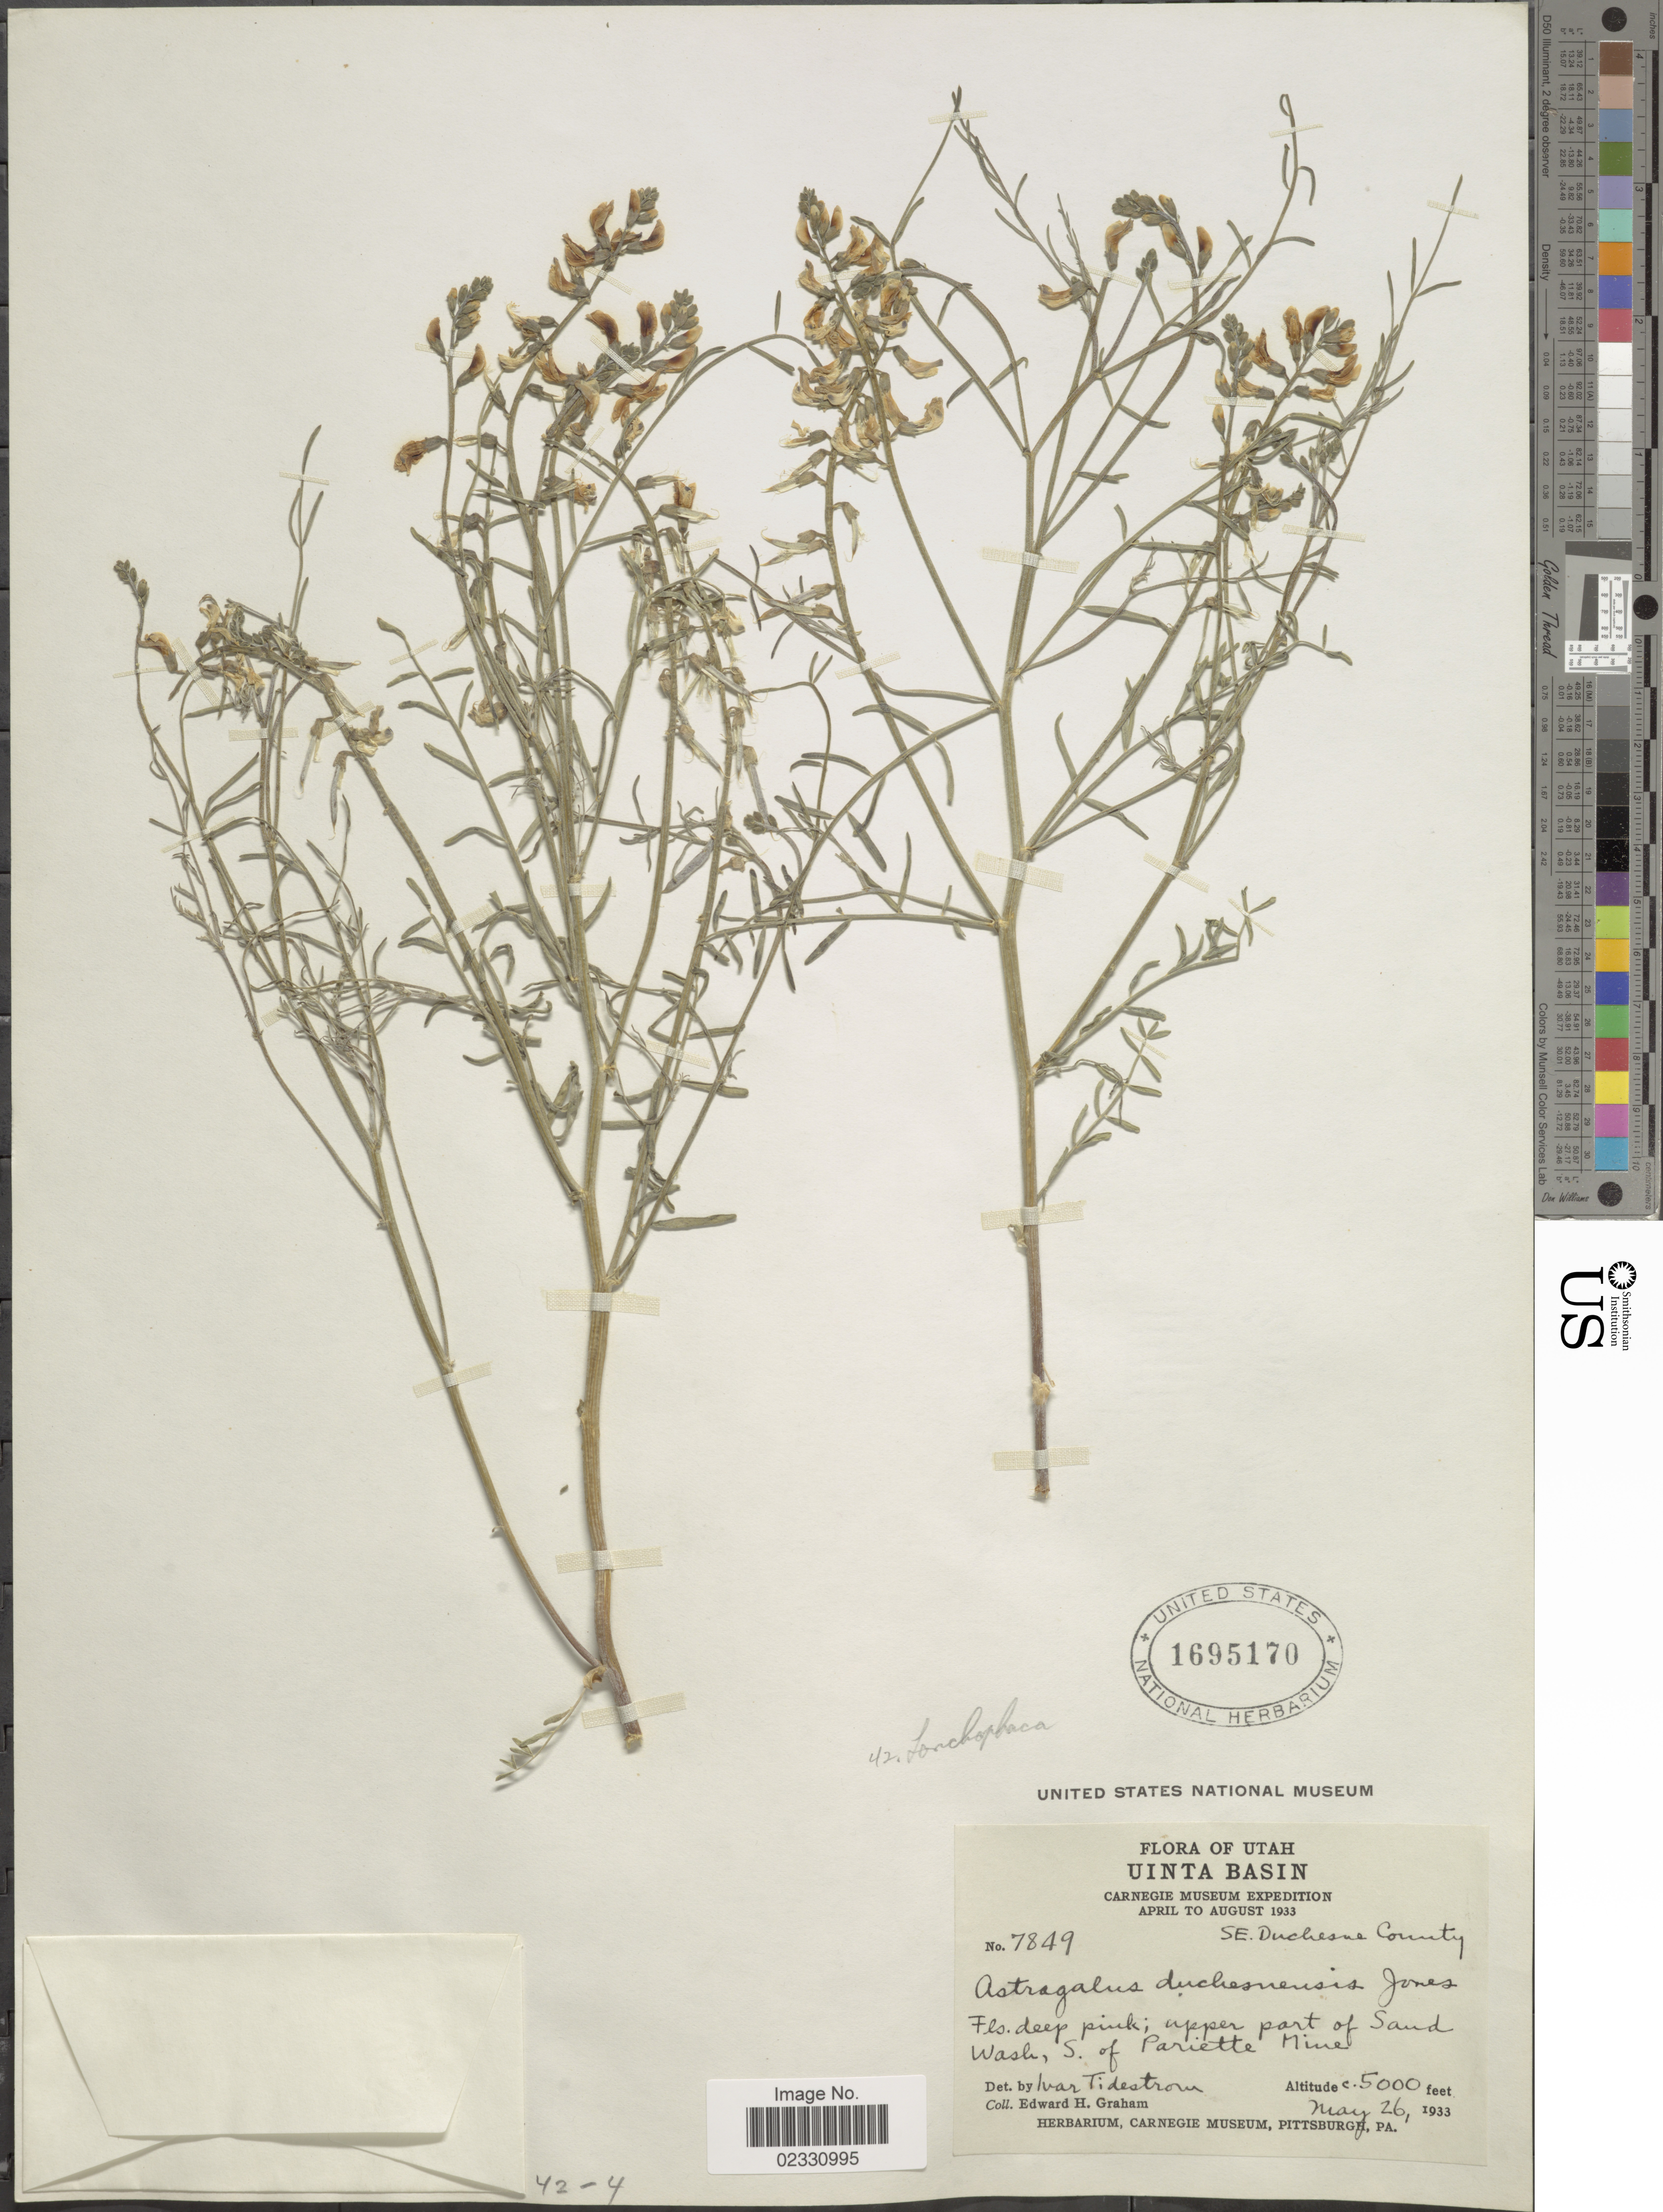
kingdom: Plantae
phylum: Tracheophyta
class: Magnoliopsida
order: Fabales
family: Fabaceae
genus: Astragalus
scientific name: Astragalus duchesnensis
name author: M.E. Jones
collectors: E. H. Graham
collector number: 7849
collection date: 1933-05-26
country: United States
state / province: Utah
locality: Uinta Basin, upper part of Sand Wash, S. of Pariette Mine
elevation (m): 1524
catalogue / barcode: US 1695170